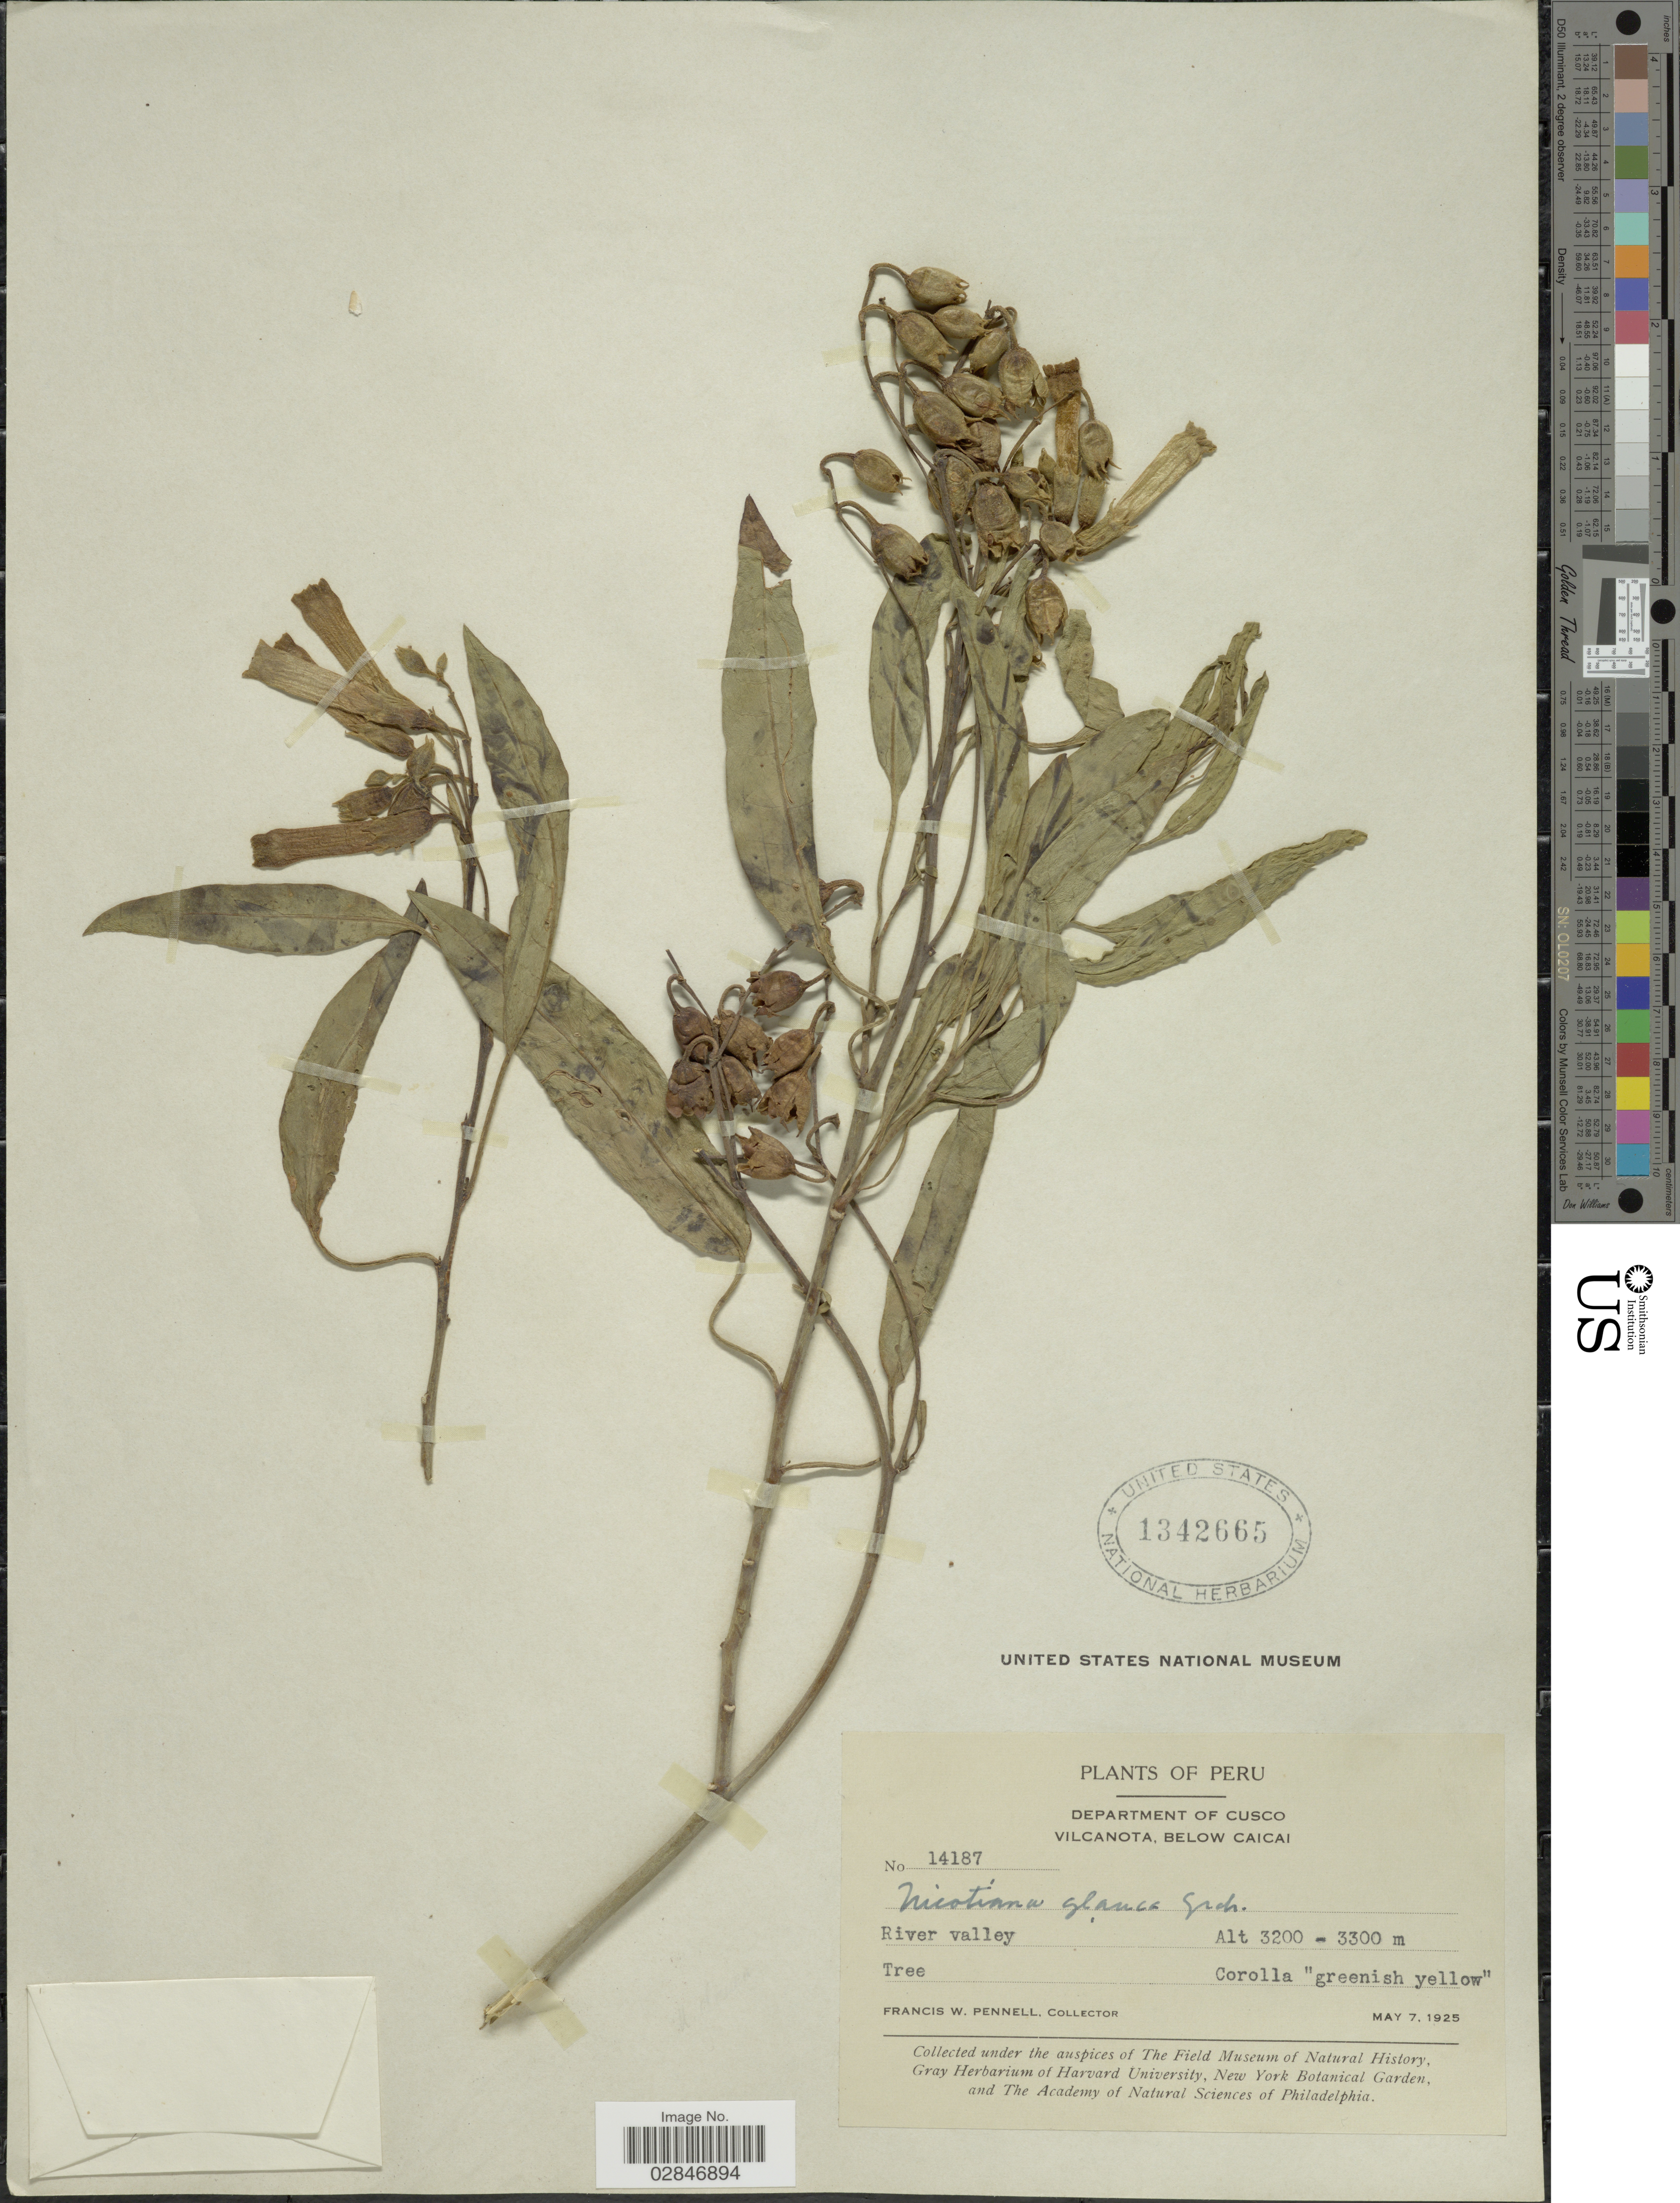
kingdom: Plantae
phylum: Tracheophyta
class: Magnoliopsida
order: Solanales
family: Solanaceae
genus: Nicotiana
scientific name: Nicotiana glauca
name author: Graham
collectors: F. W. Pennell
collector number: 14187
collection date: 1925-05-07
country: Peru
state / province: Cusco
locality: Department of Cusco, Vilcanota, below Caicai, River valley.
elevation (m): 3200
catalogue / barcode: US 1342665